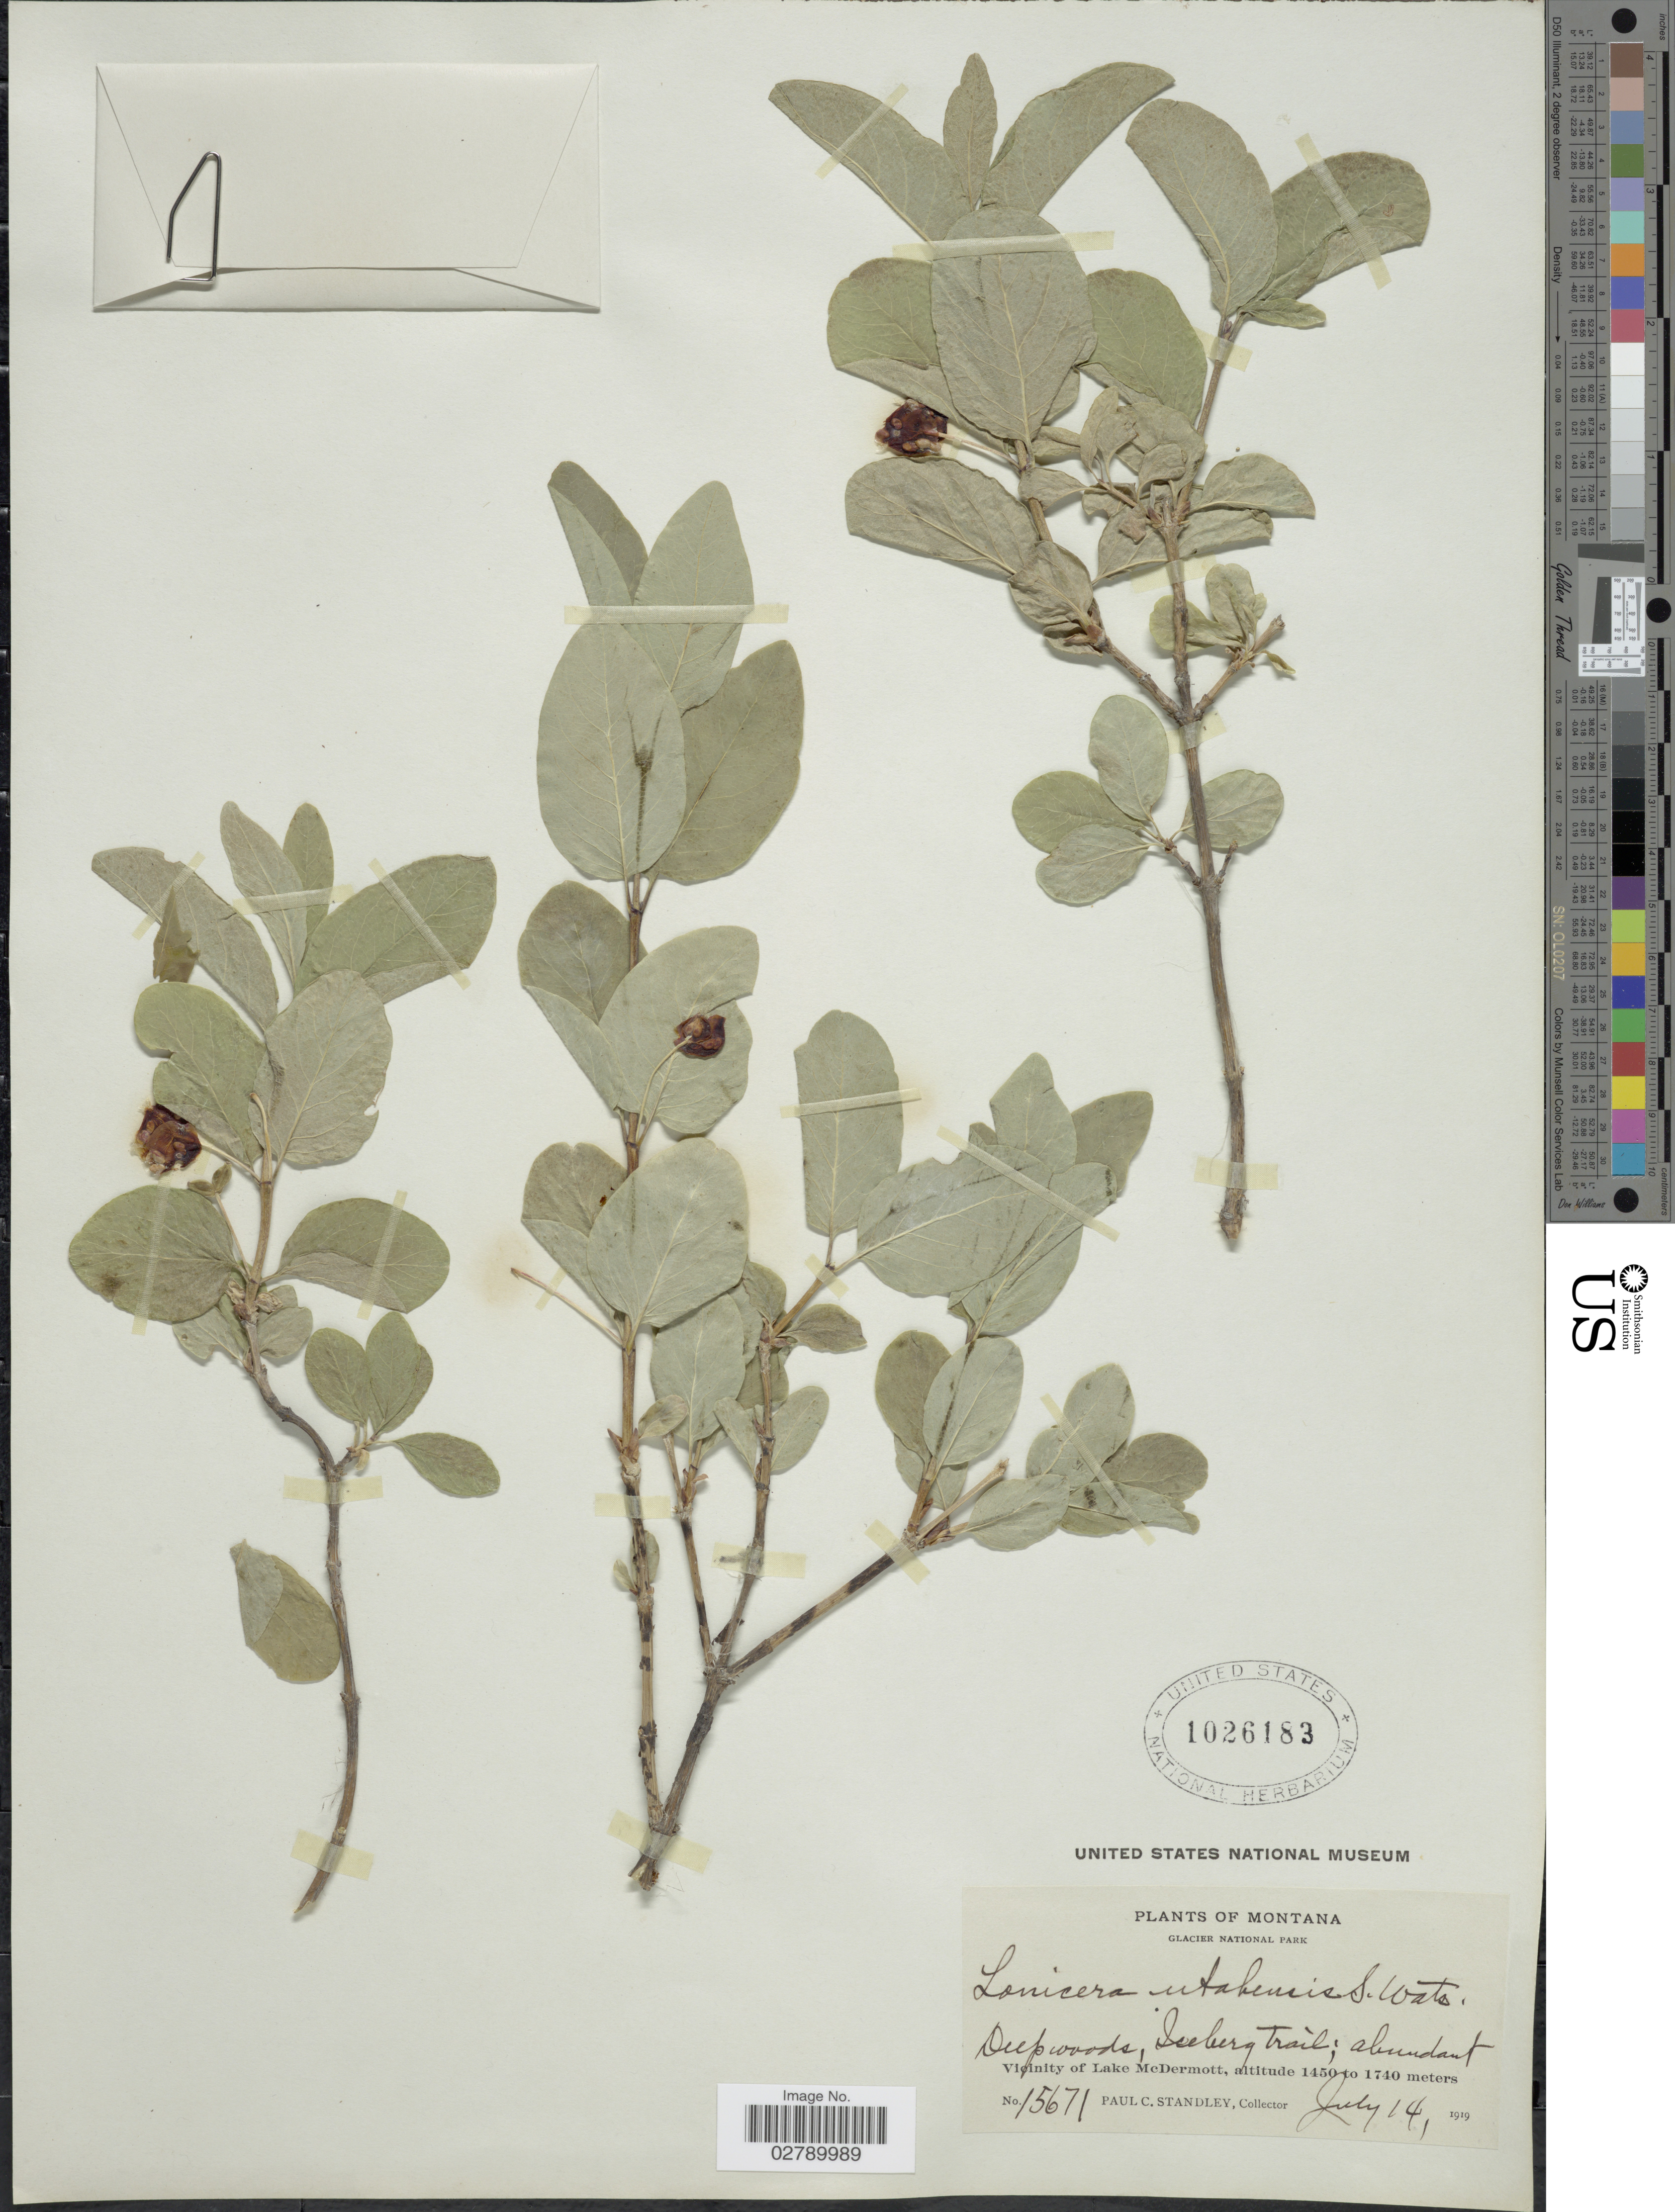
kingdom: Plantae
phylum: Tracheophyta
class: Magnoliopsida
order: Dipsacales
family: Caprifoliaceae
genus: Lonicera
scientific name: Lonicera utahensis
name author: S. Watson in C. King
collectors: P. C. Standley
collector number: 15671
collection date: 1919-07-14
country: United States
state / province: Montana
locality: Glacier National Park. Vicinity of Lake McDermott.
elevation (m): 1450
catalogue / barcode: US 1026183